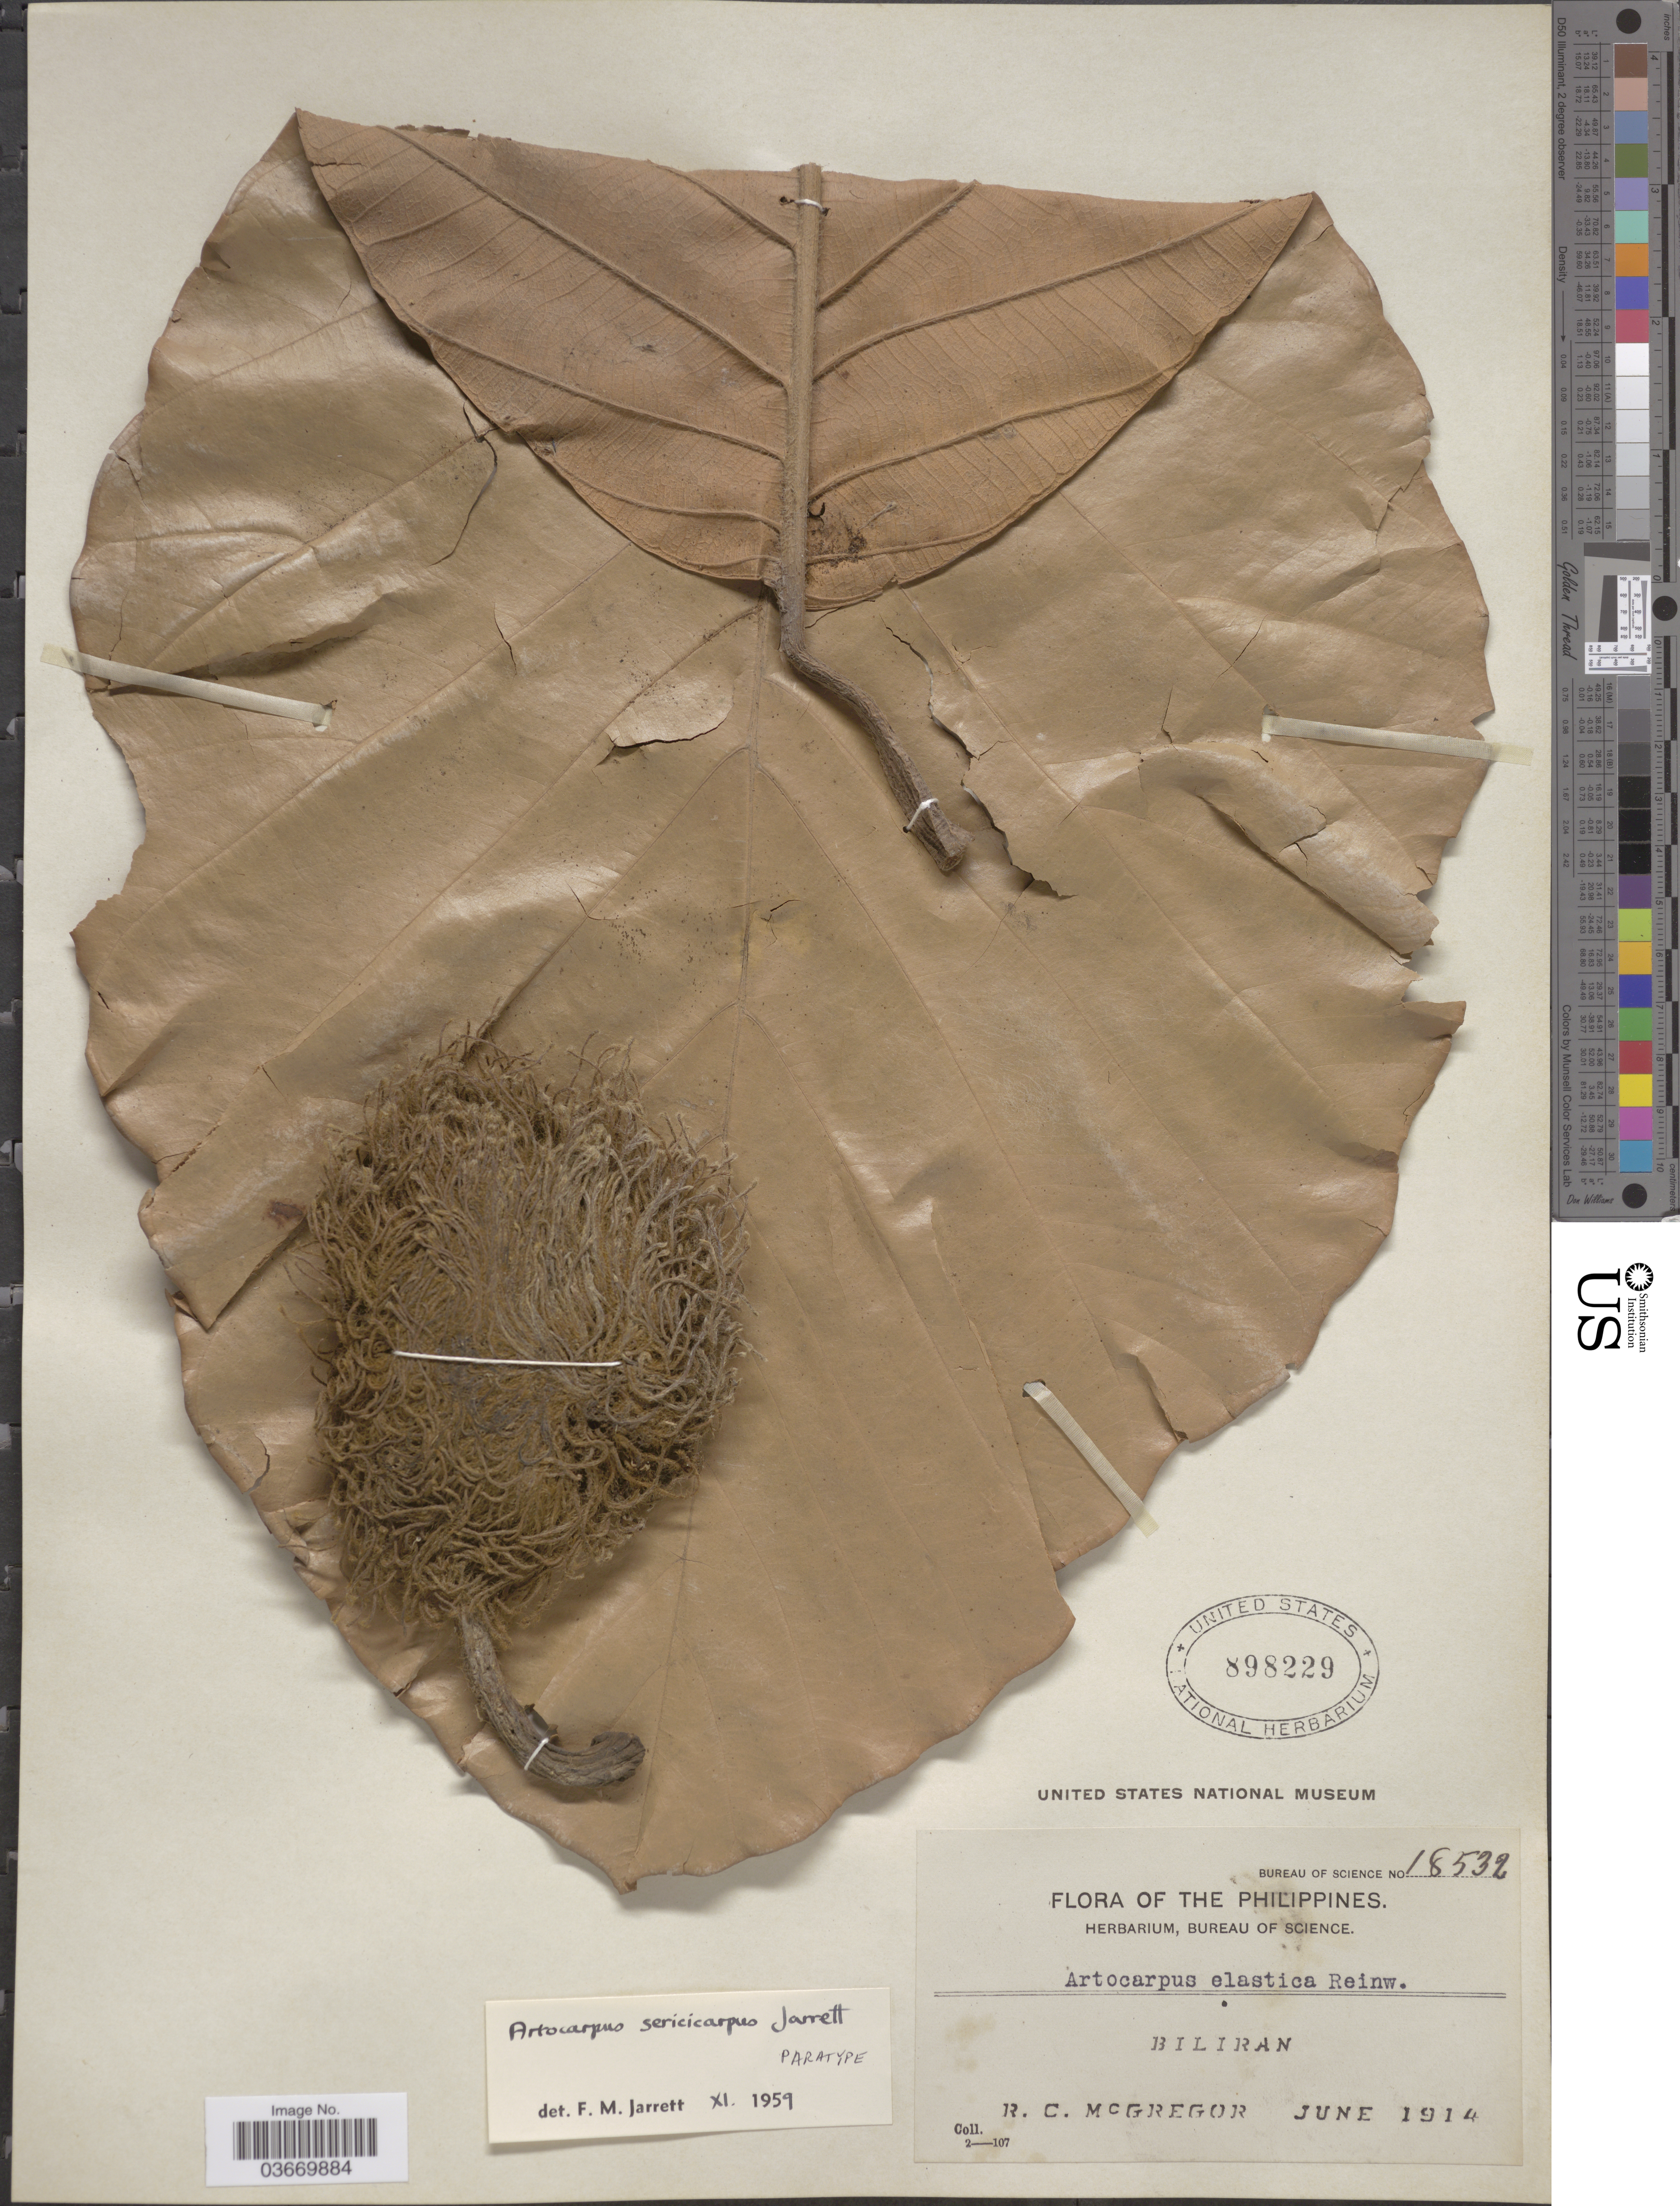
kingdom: Plantae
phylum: Tracheophyta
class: Magnoliopsida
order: Rosales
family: Moraceae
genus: Artocarpus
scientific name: Artocarpus sericicarpus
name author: F.M. Jarrett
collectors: R. C. McGregor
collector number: Bureau of Science 18532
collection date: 1914-06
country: Philippines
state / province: Eastern Visayas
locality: Biliran.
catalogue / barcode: US 898229